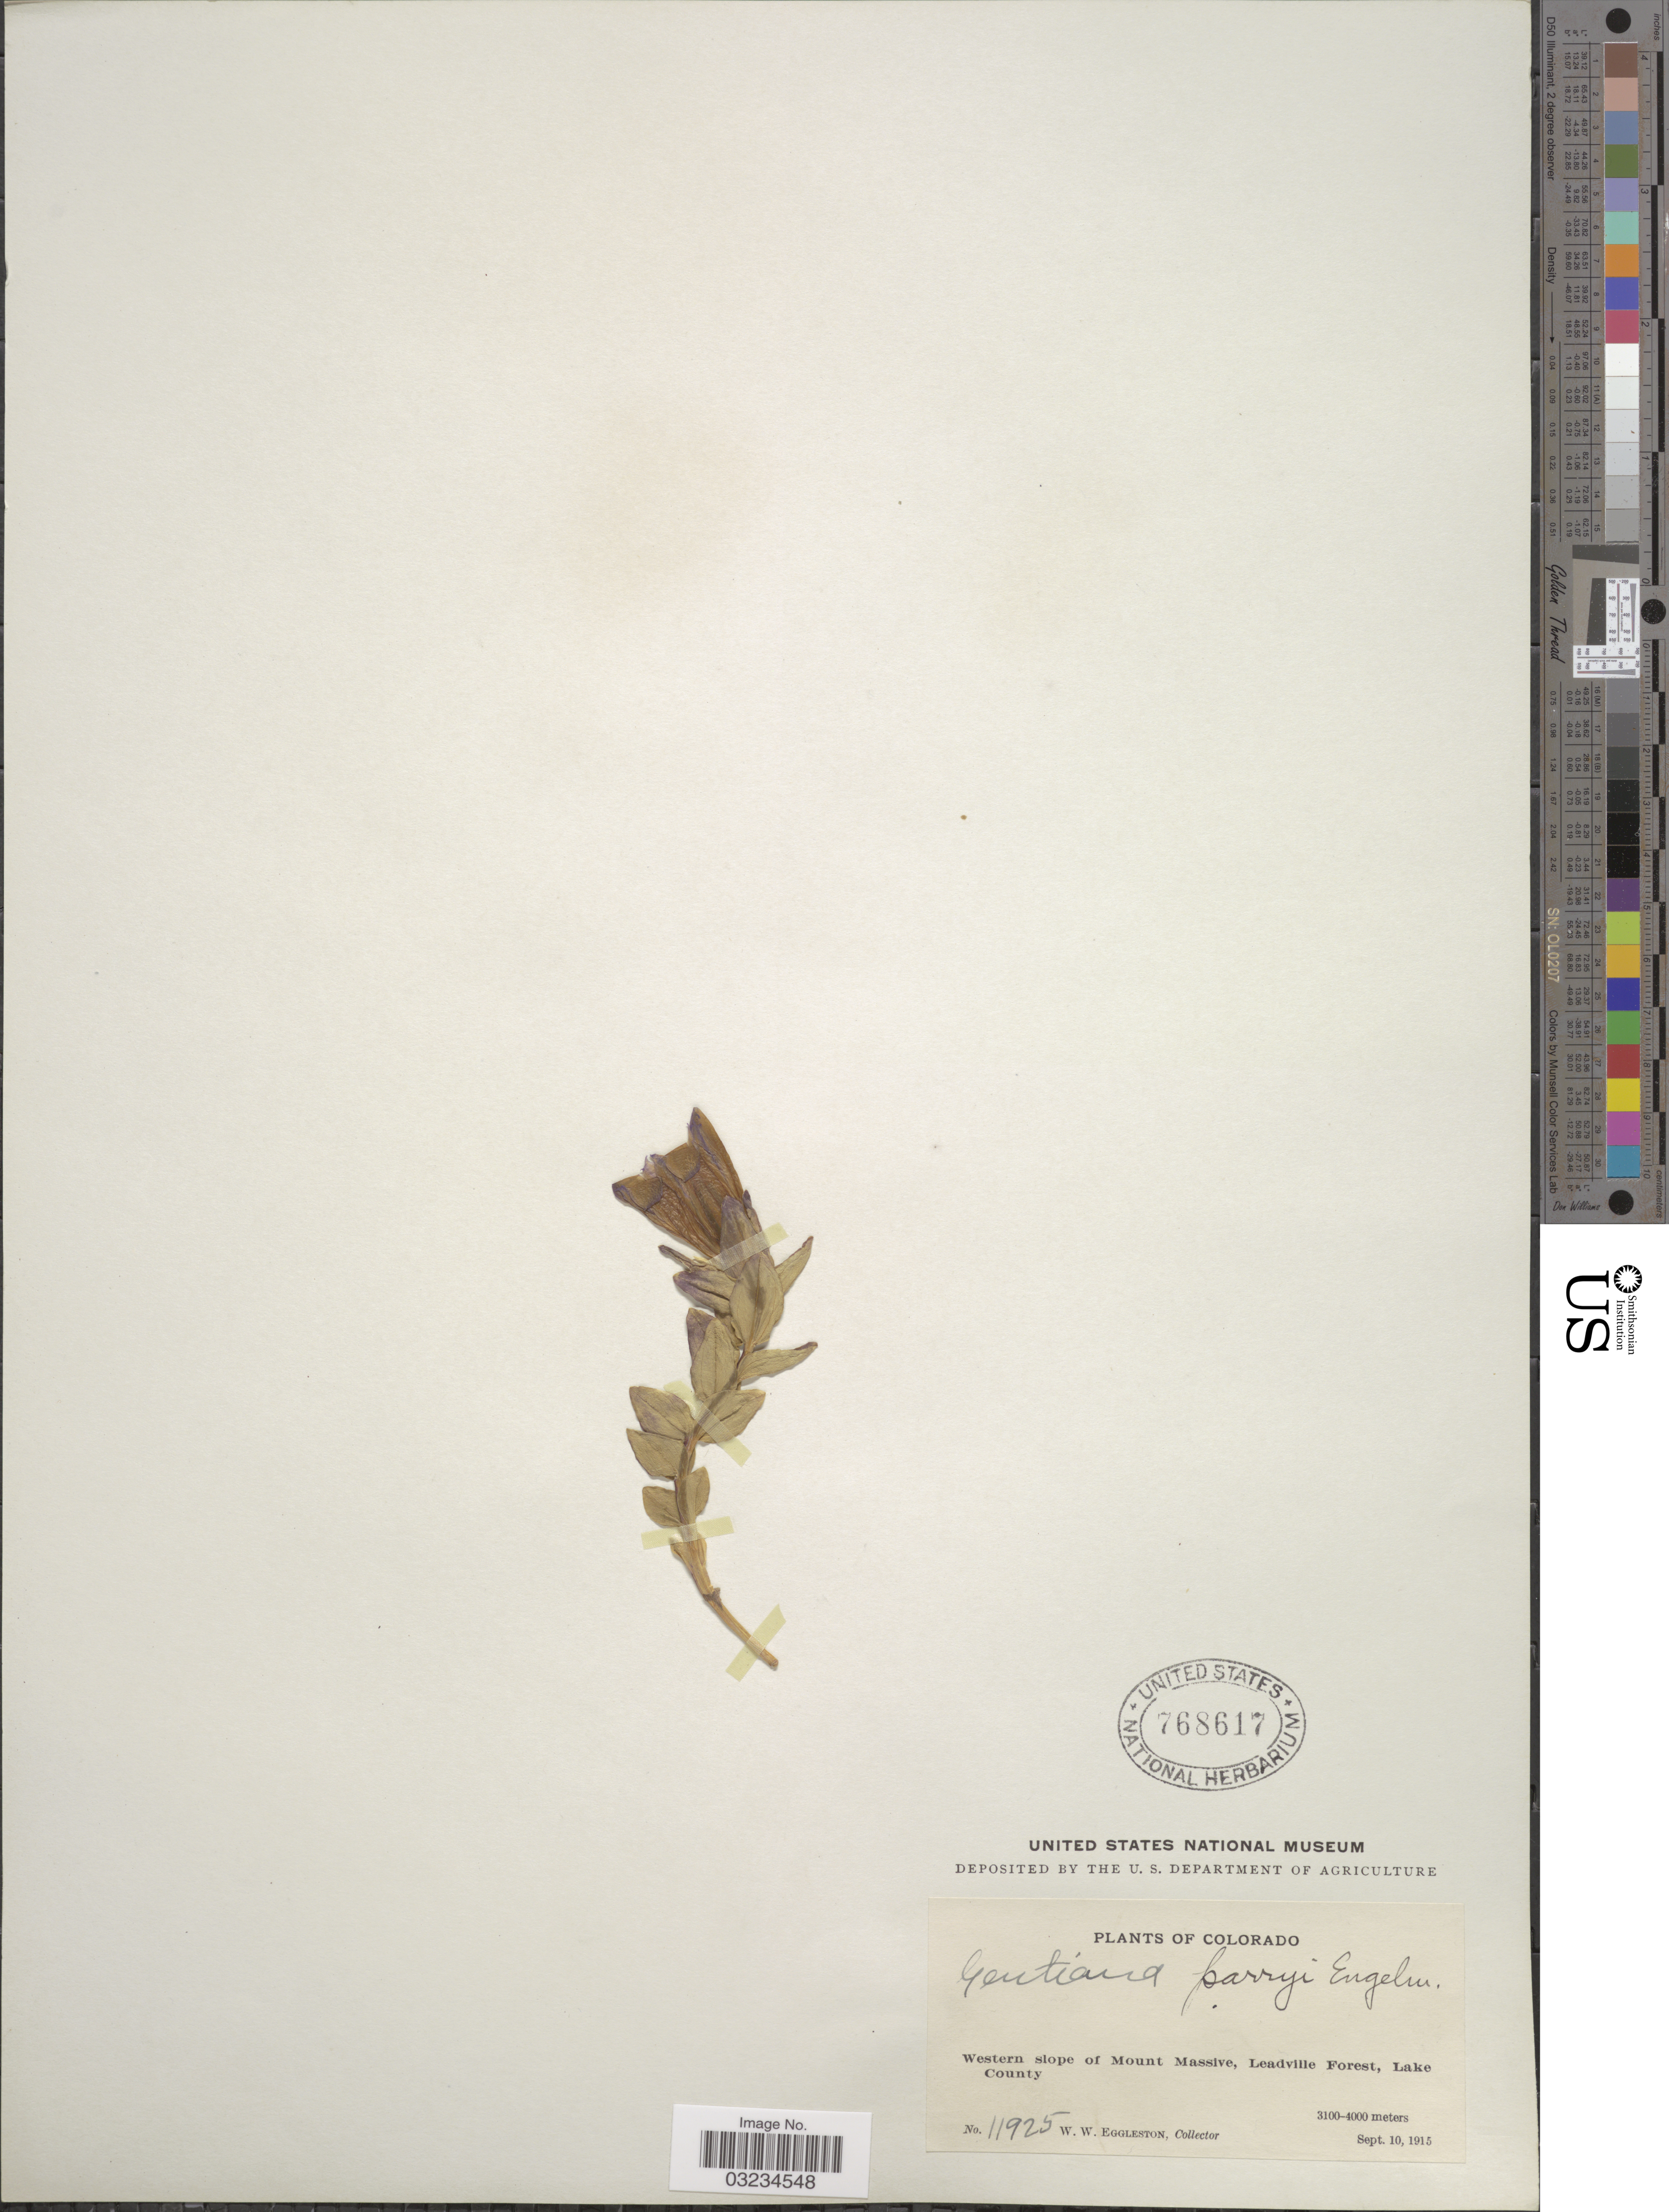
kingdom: Plantae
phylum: Tracheophyta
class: Magnoliopsida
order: Gentianales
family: Gentianaceae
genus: Gentiana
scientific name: Gentiana parryi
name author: Engelm.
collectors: W. W. Eggleston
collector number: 11925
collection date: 1915-09-10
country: United States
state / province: Colorado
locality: Western slopes of Mount Massive, Leadville Forest, Lake County.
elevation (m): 3100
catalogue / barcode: US 768617